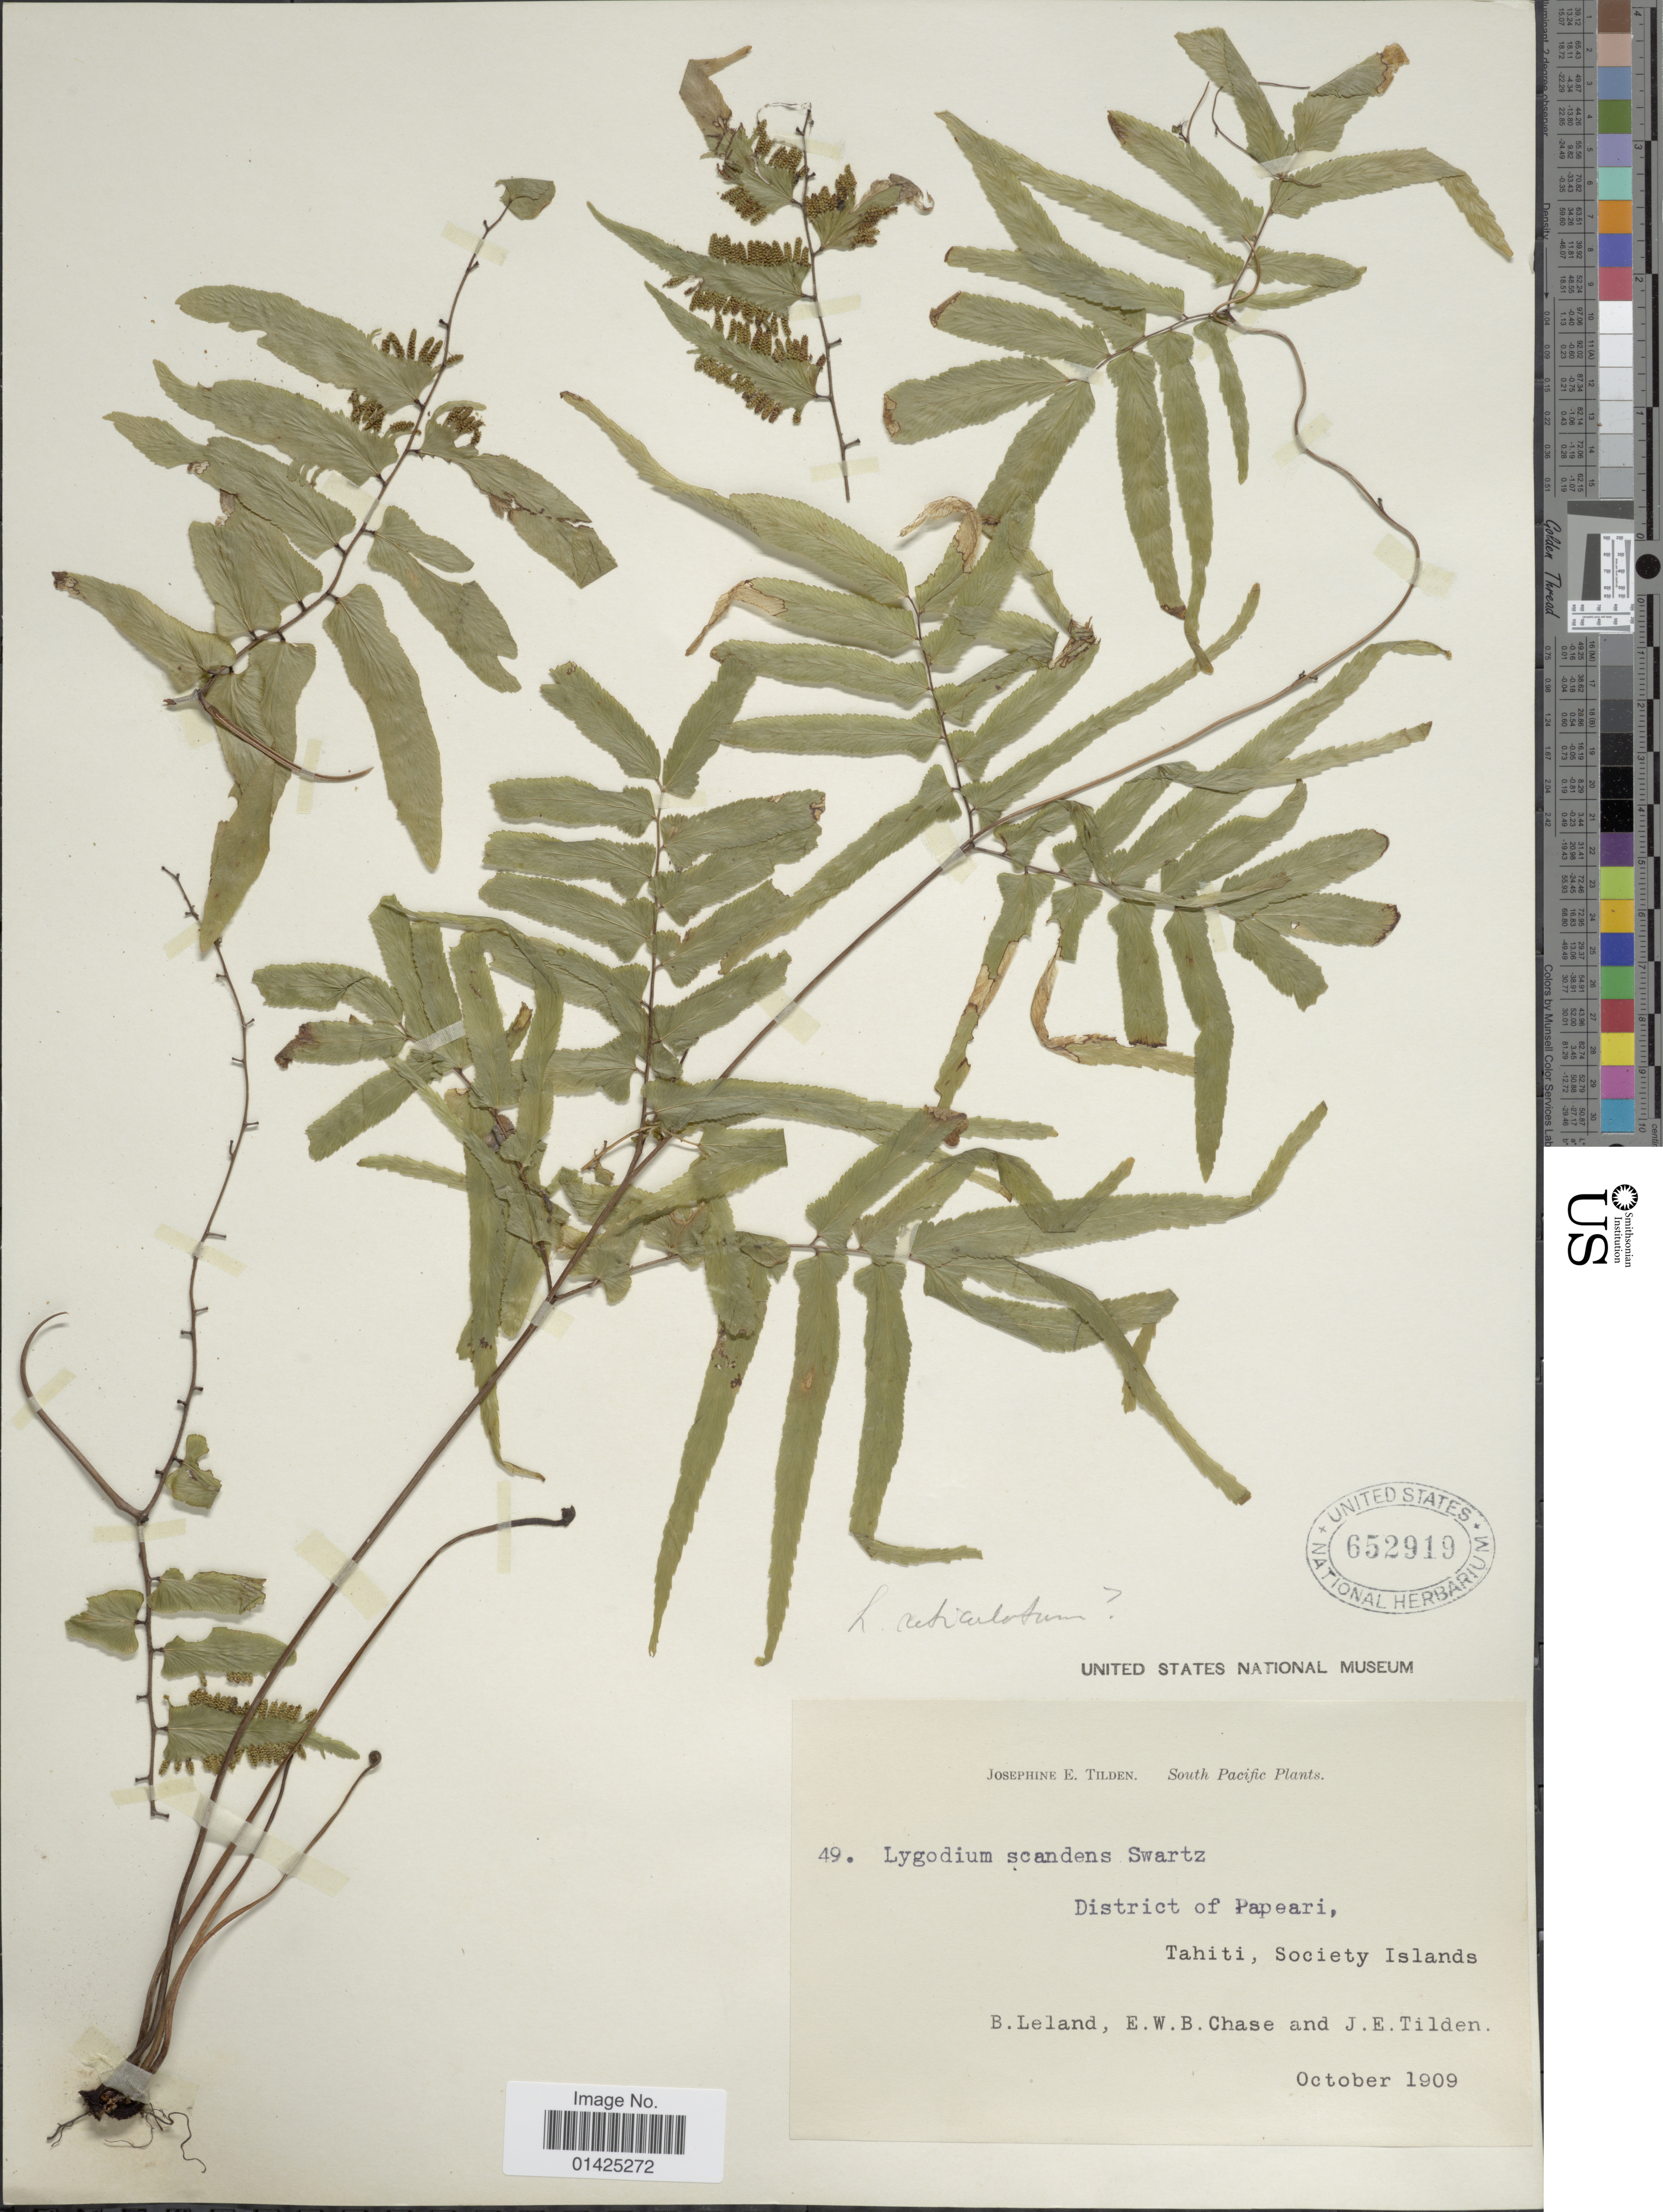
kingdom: Plantae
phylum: Tracheophyta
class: Polypodiopsida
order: Schizaeales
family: Lygodiaceae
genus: Lygodium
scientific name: Lygodium reticulatum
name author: Schkuhr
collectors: J. E. Tilden, B. Leland & E. W. Chase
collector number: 49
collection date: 1909-10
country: French Polynesia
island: Tahiti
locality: Society Islands. District of Papeari. Tahiti, Society Islands,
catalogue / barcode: US 652919